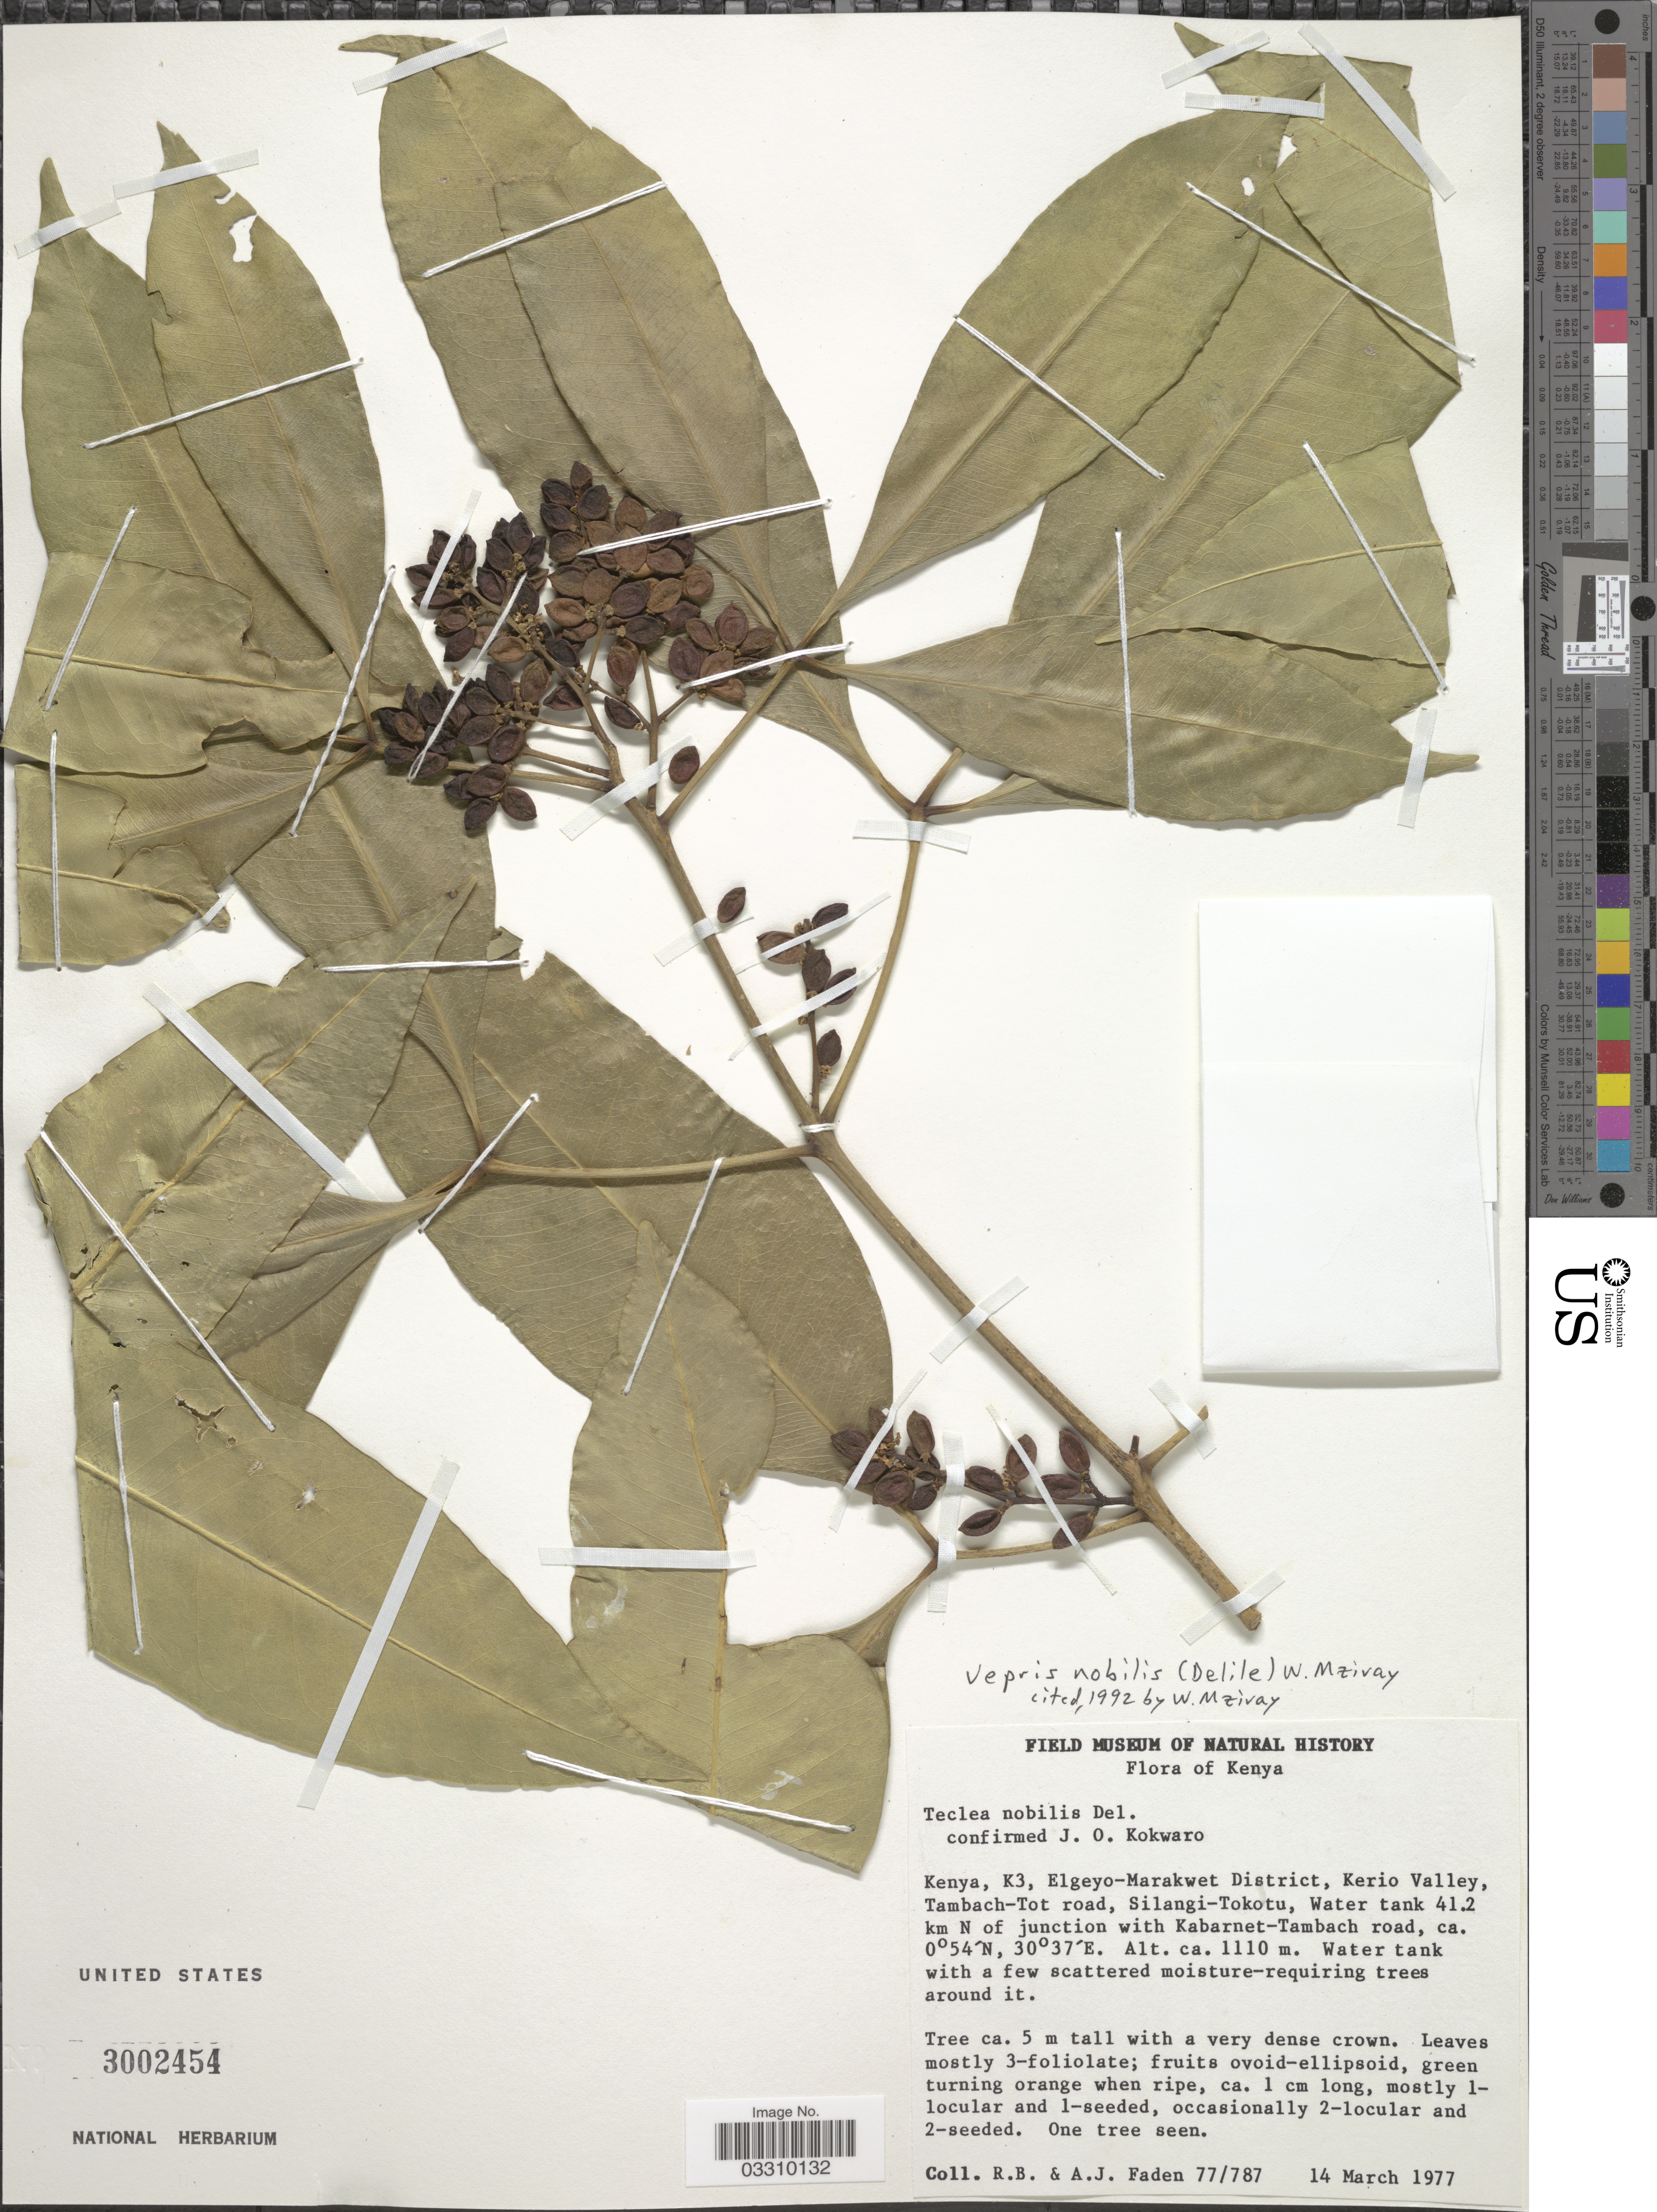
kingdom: Plantae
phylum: Tracheophyta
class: Magnoliopsida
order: Sapindales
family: Rutaceae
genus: Vepris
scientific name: Vepris nobilis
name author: (Delile) Mziray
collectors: R. B. Faden & A. J. Faden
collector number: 77/787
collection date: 1977-03-14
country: Kenya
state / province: Elgeyo-Marakwet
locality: K3, Elgeyo-Marakwet District, Kerio Valley, Tambach-Tot road. Silangi-Tokotu, Water tank 41.2 km N of junction with Kabarnet-Tambach road.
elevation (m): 1110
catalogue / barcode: US 3002454